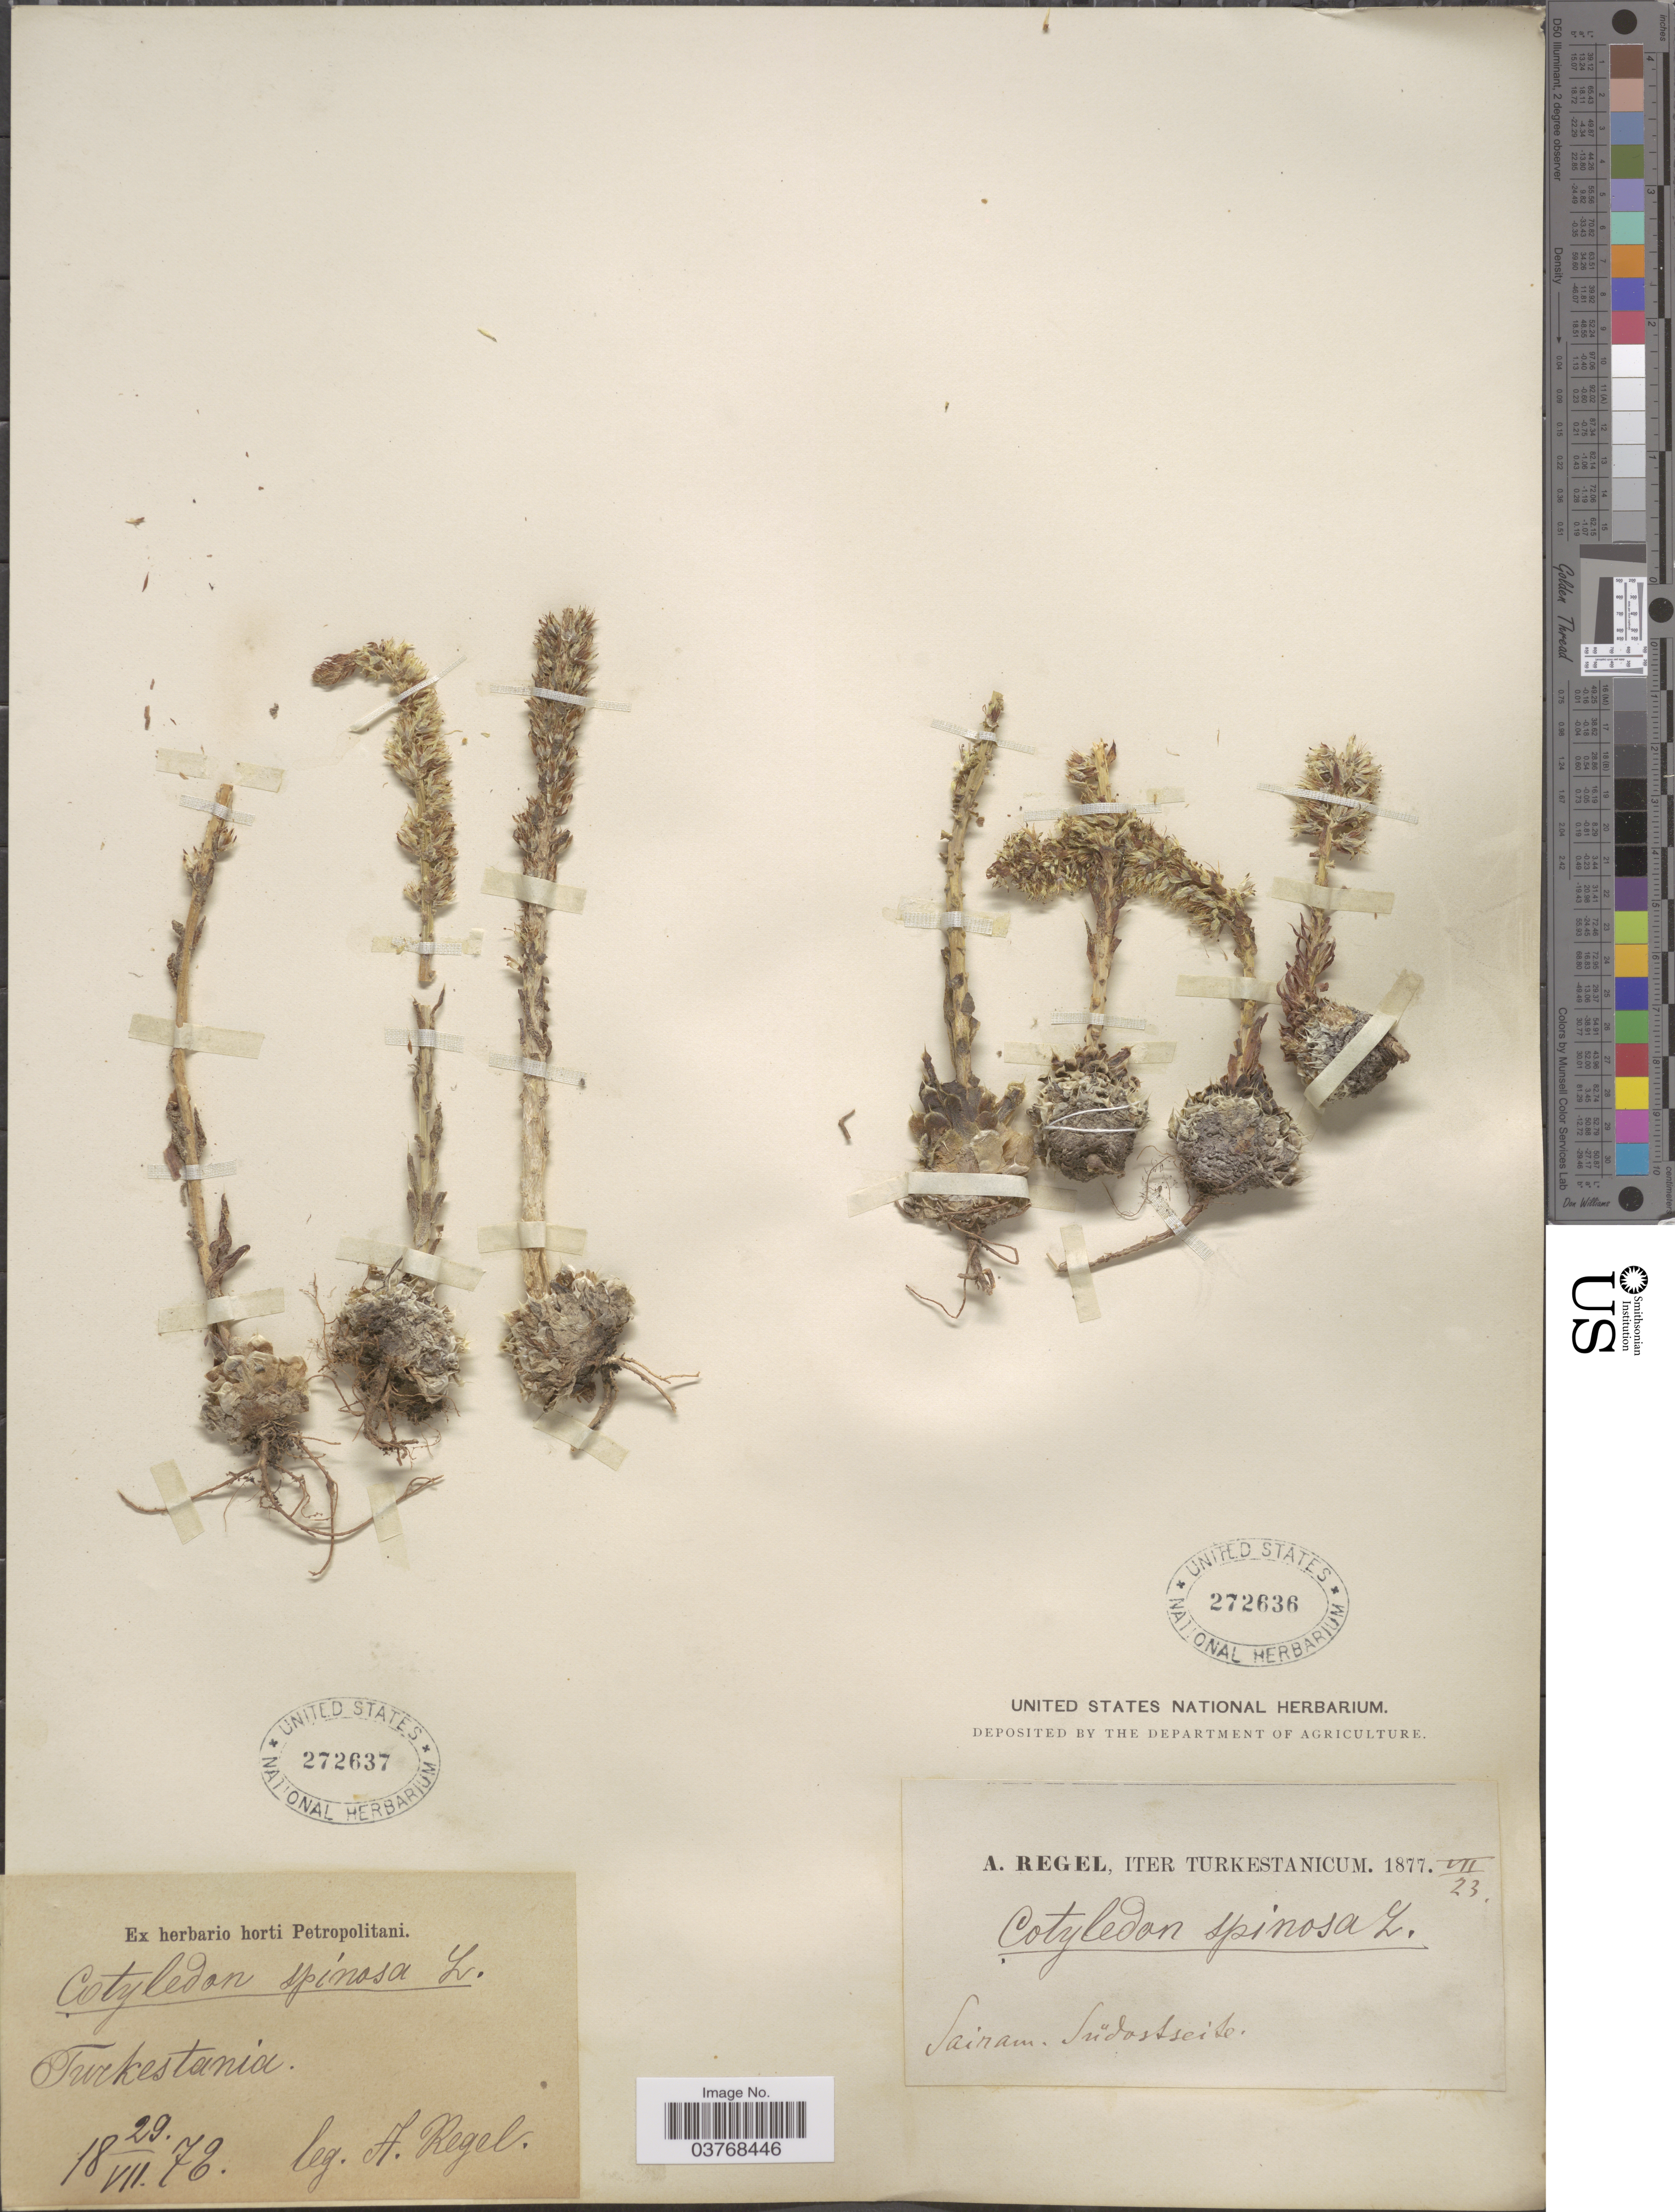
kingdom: Plantae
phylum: Tracheophyta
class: Magnoliopsida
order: Saxifragales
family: Crassulaceae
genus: Orostachys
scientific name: Orostachys spinosa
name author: (L.) Sweet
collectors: A. Regel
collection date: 1872-07-29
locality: Turkestania.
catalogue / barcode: US 272637-2